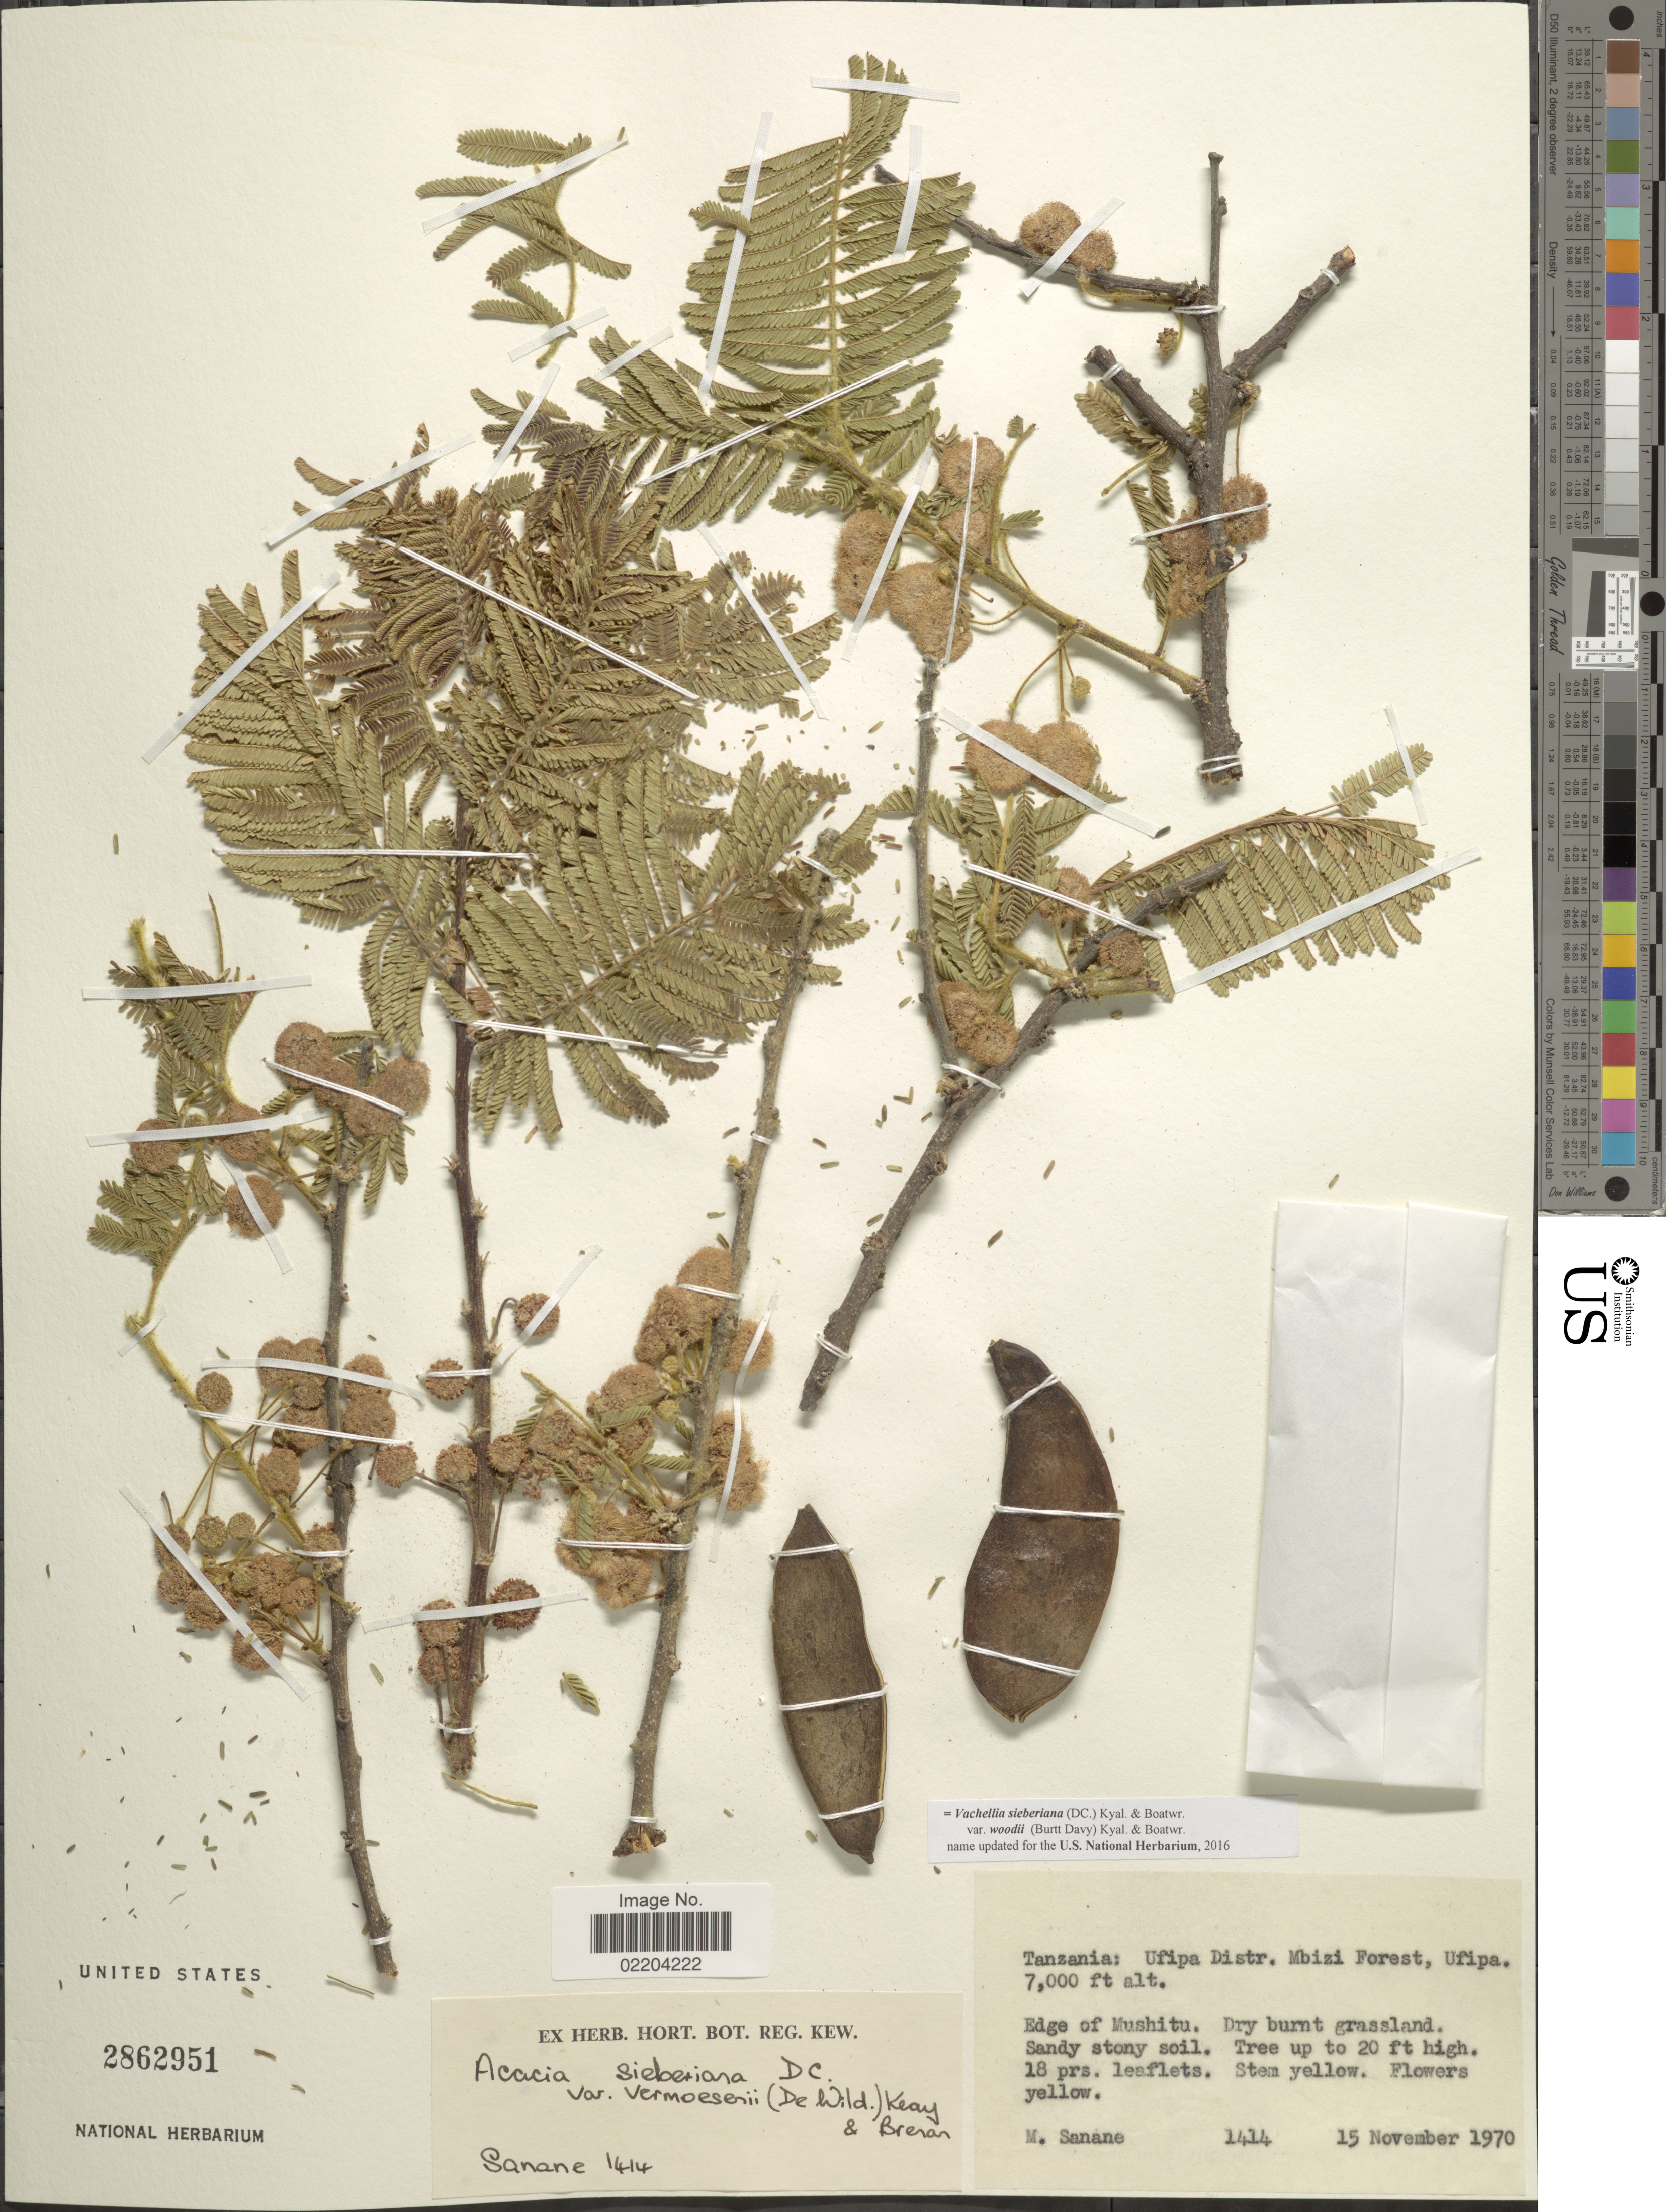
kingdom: Plantae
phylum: Tracheophyta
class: Magnoliopsida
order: Fabales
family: Fabaceae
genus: Vachellia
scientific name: Vachellia sieberiana var. woodii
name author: (Burtt Davy) Kyal. & Boatwr.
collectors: M. Sanane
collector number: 1414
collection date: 1970-11-15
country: Tanzania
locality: Tanzania: Ufipa Distr. Mbizi Forest, Ufipa. Edge of Mushitu.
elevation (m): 2134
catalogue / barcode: US 2862951